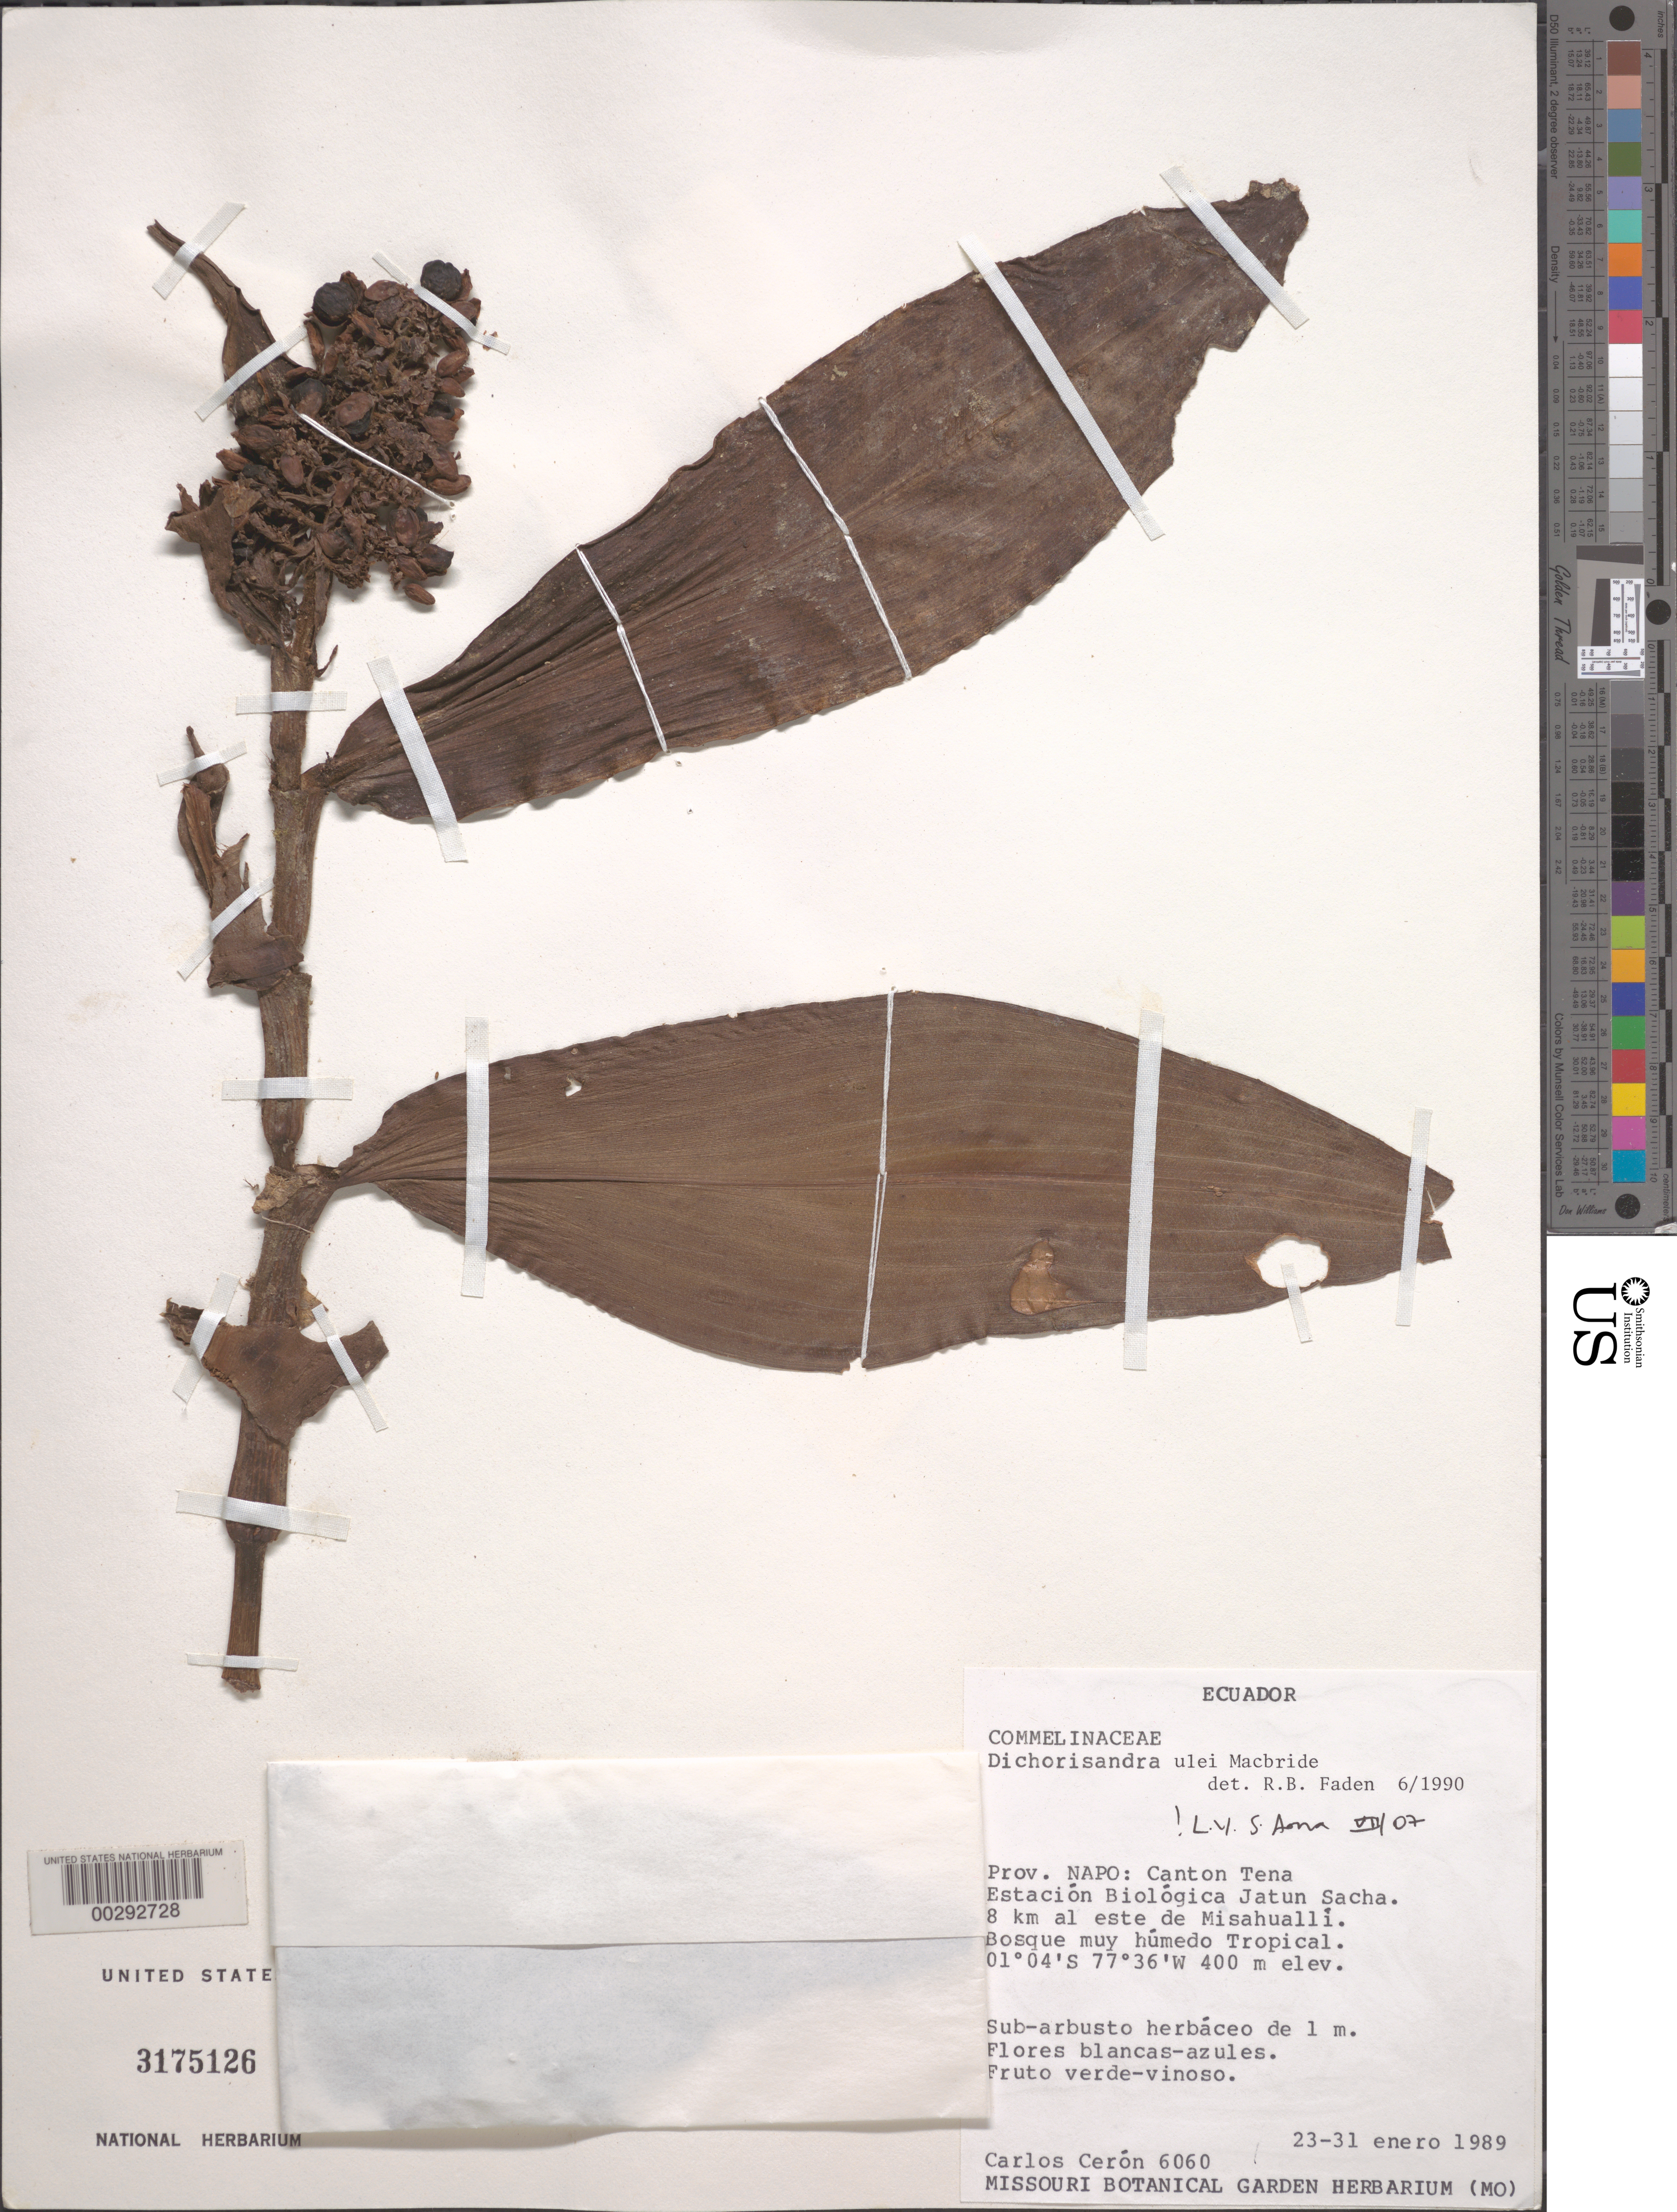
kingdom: Plantae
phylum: Tracheophyta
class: Liliopsida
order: Commelinales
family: Commelinaceae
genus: Dichorisandra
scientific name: Dichorisandra ulei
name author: J.F. Macbr.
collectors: C. E. Cerón M.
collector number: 6060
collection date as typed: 23 Jan 1989 to 31 Jan 1989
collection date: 1989-01-23/1989-01-31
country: Ecuador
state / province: Napo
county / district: Tena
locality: Canton Tena, dona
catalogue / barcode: US 3175126